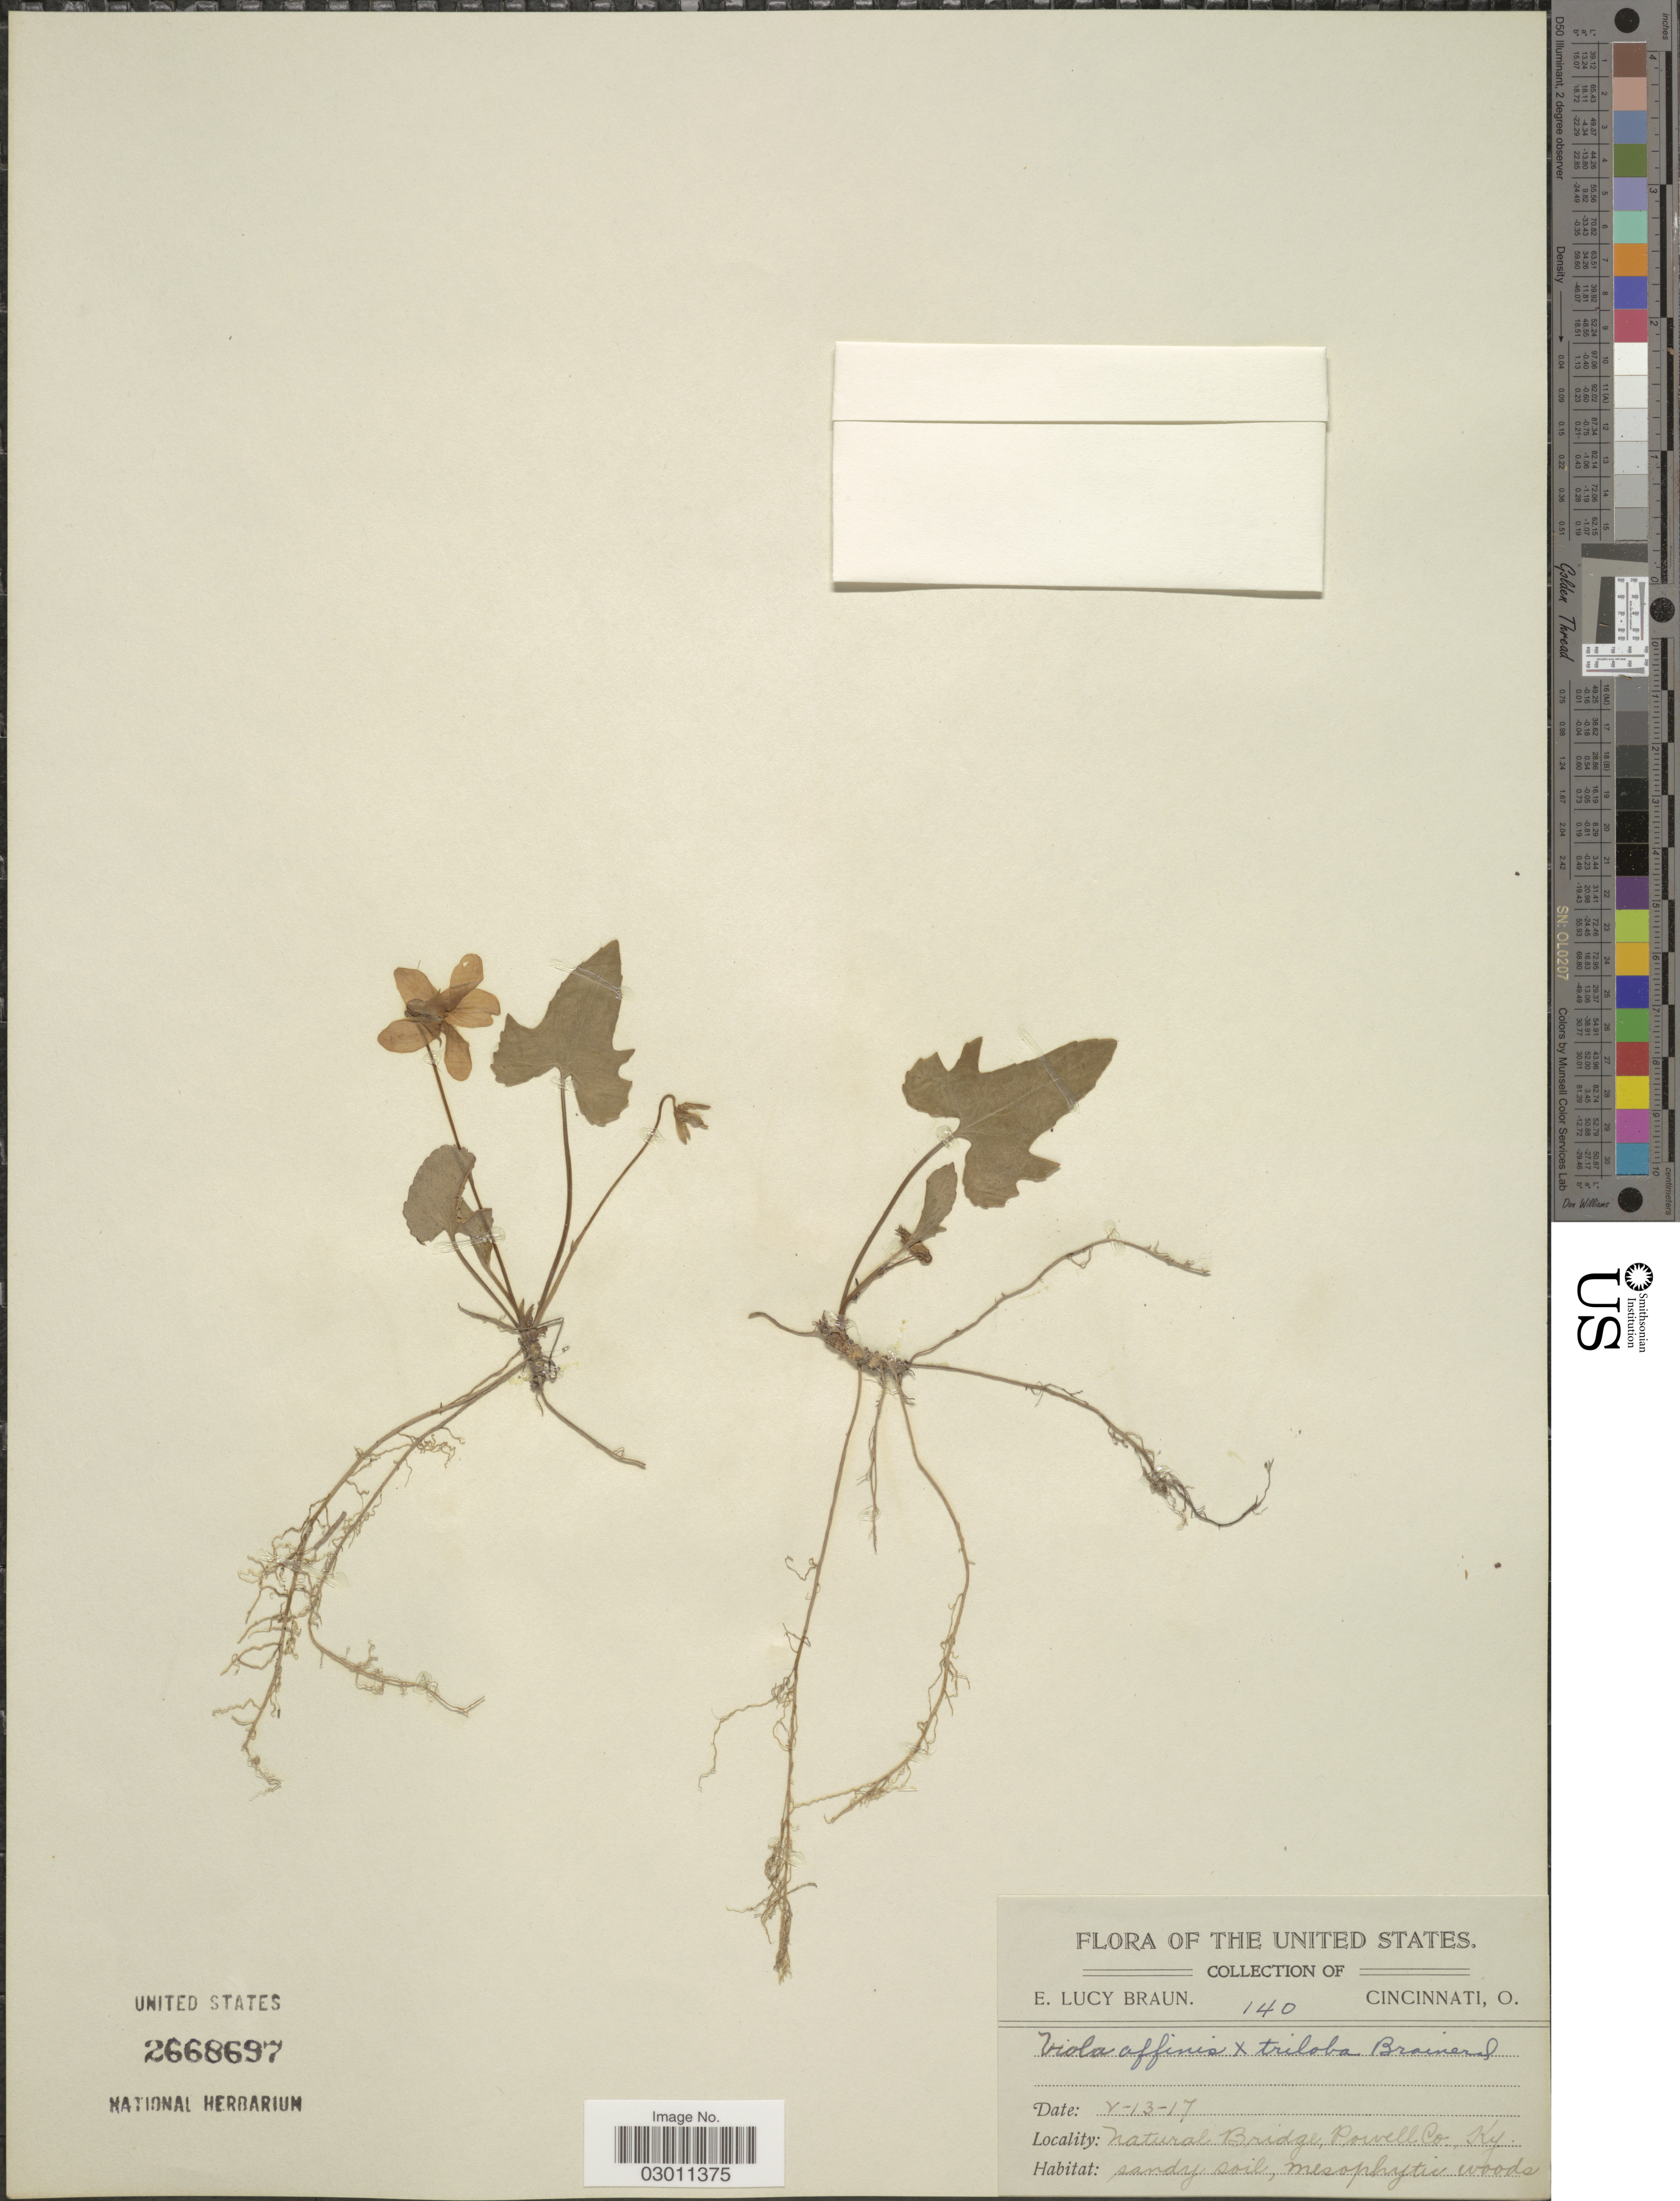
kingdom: Plantae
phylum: Tracheophyta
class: Magnoliopsida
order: Malpighiales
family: Violaceae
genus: Viola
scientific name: Viola affinis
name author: LeConte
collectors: E. L. Braun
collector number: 140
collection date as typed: Transcribed d/m/y: 13/5/17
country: United States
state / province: Kentucky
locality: Natural Bridge, Powell Co., Ky.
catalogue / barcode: US 2668697